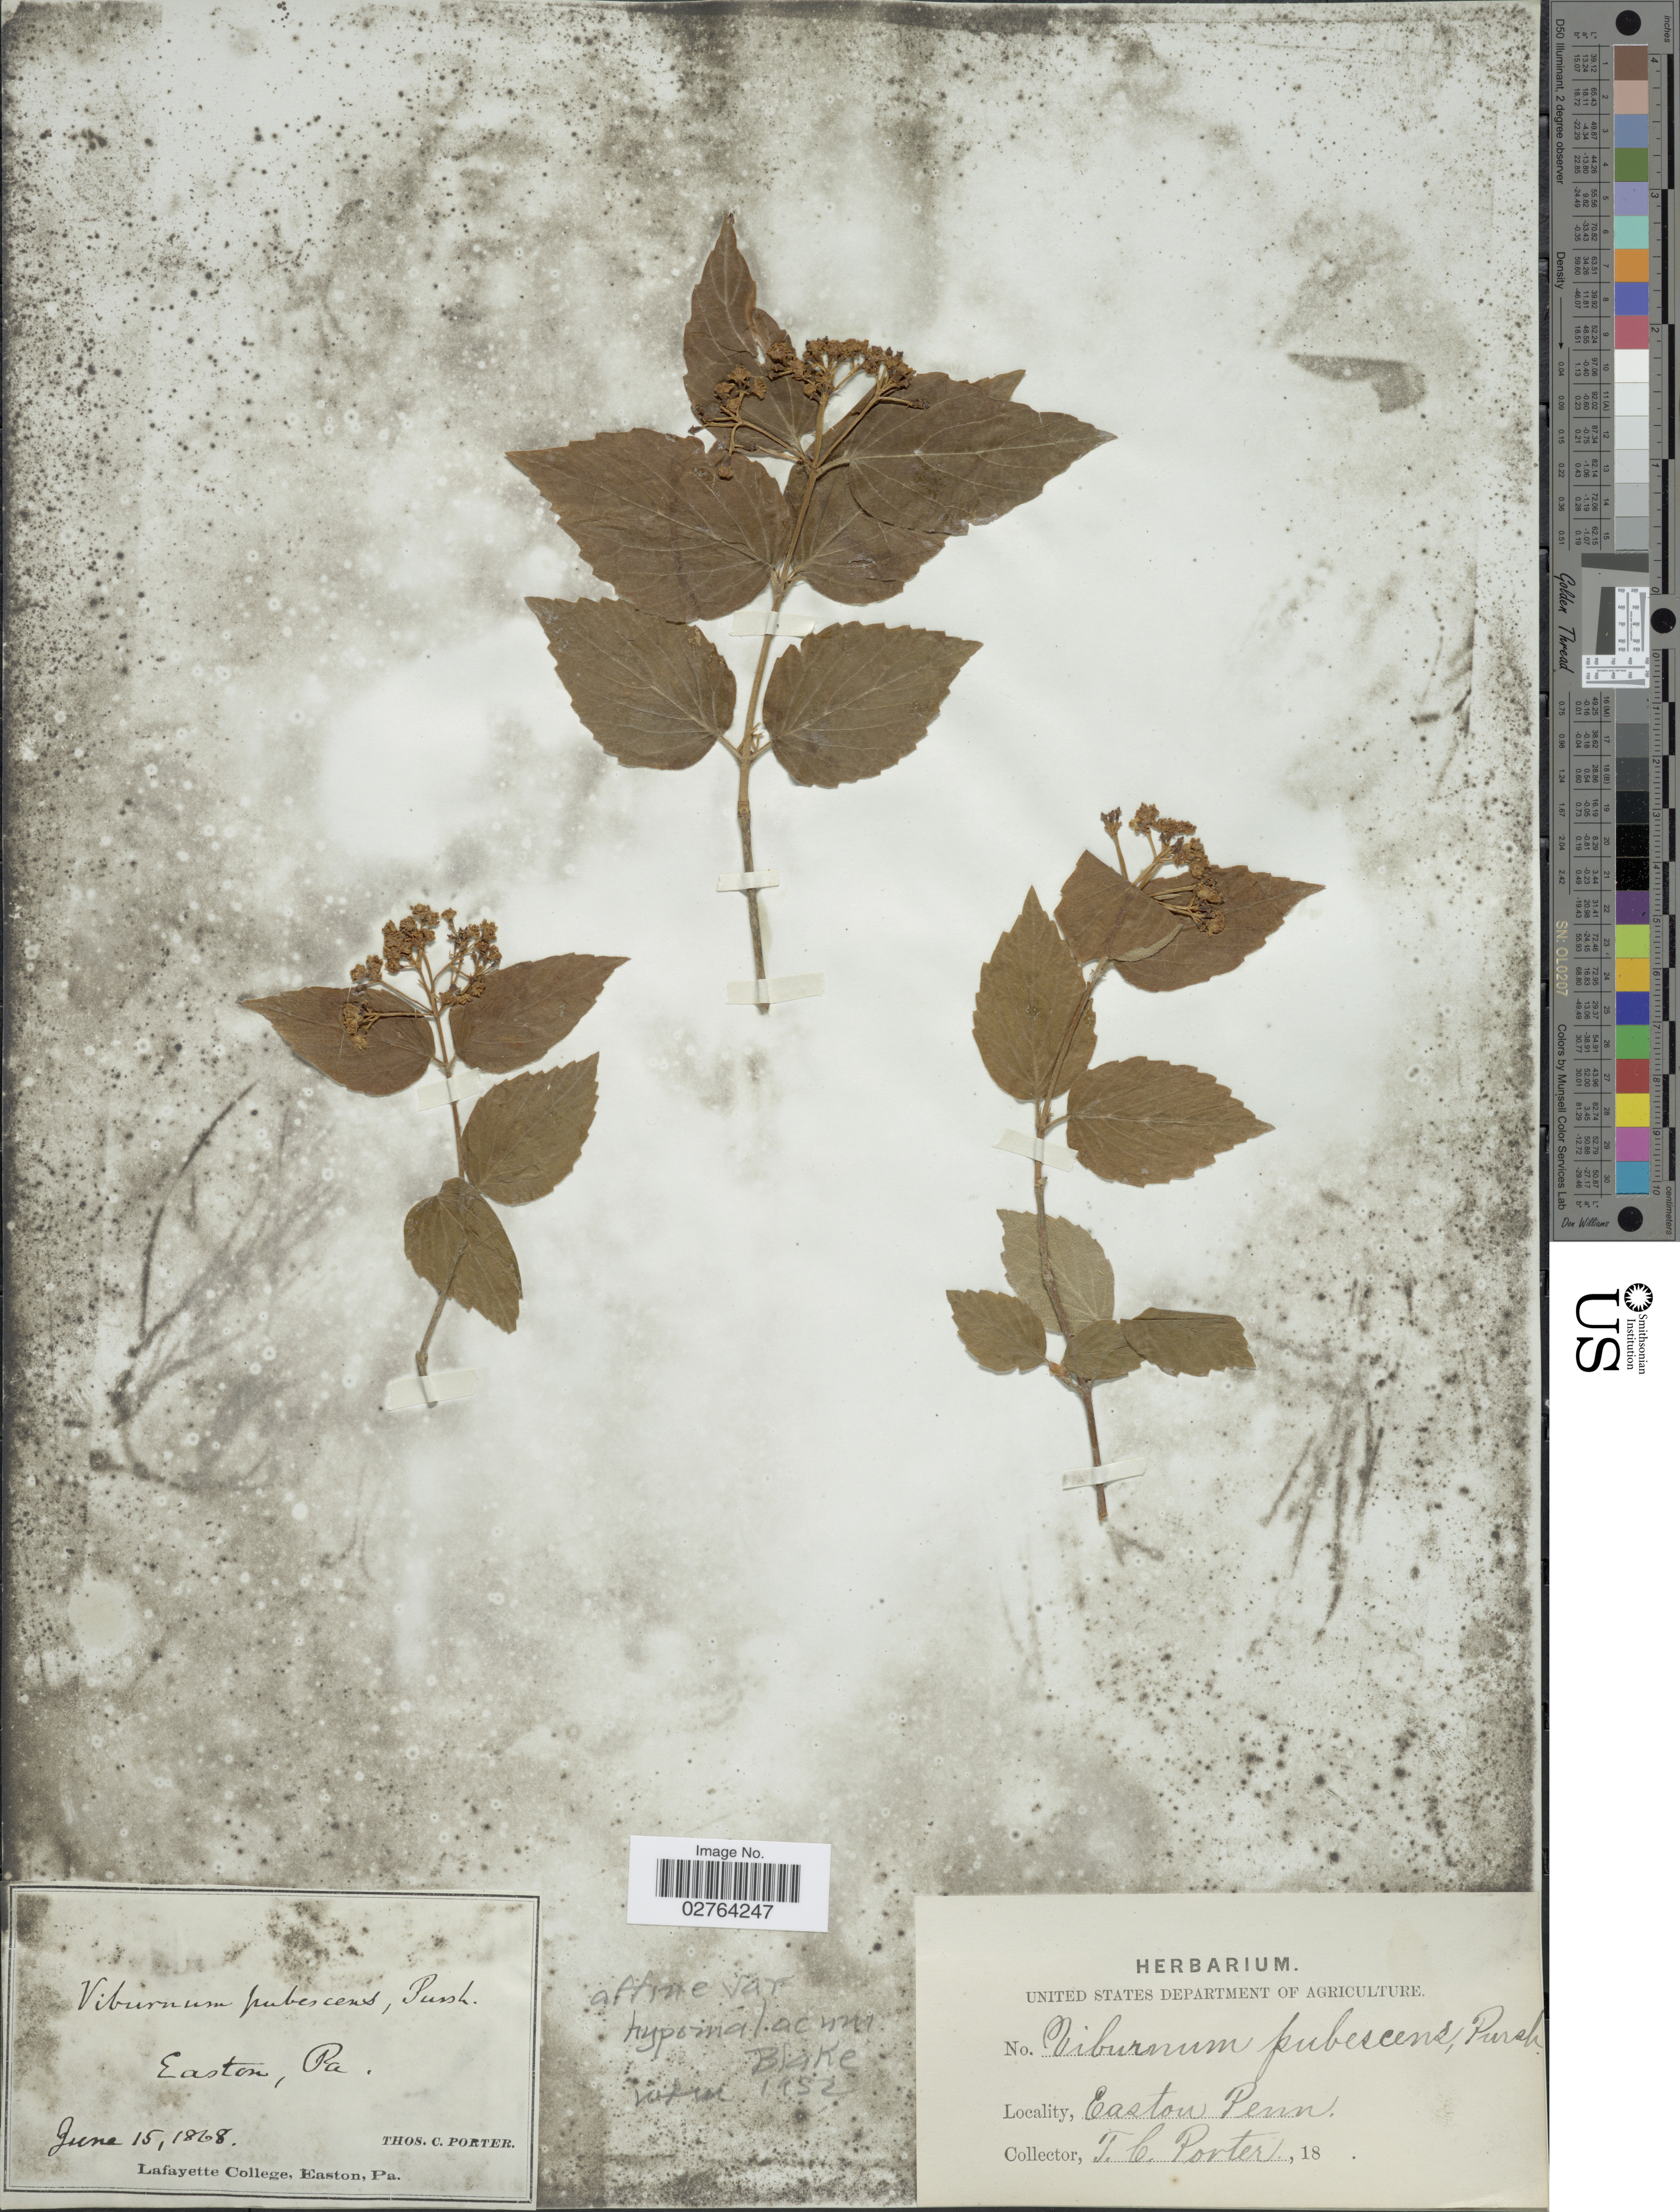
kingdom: Plantae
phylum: Tracheophyta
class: Magnoliopsida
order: Dipsacales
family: Viburnaceae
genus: Viburnum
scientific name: Viburnum rafinesqueanum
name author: Schult.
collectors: T. Porter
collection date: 1868-06-15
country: United States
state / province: Pennsylvania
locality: Easton, Pa.